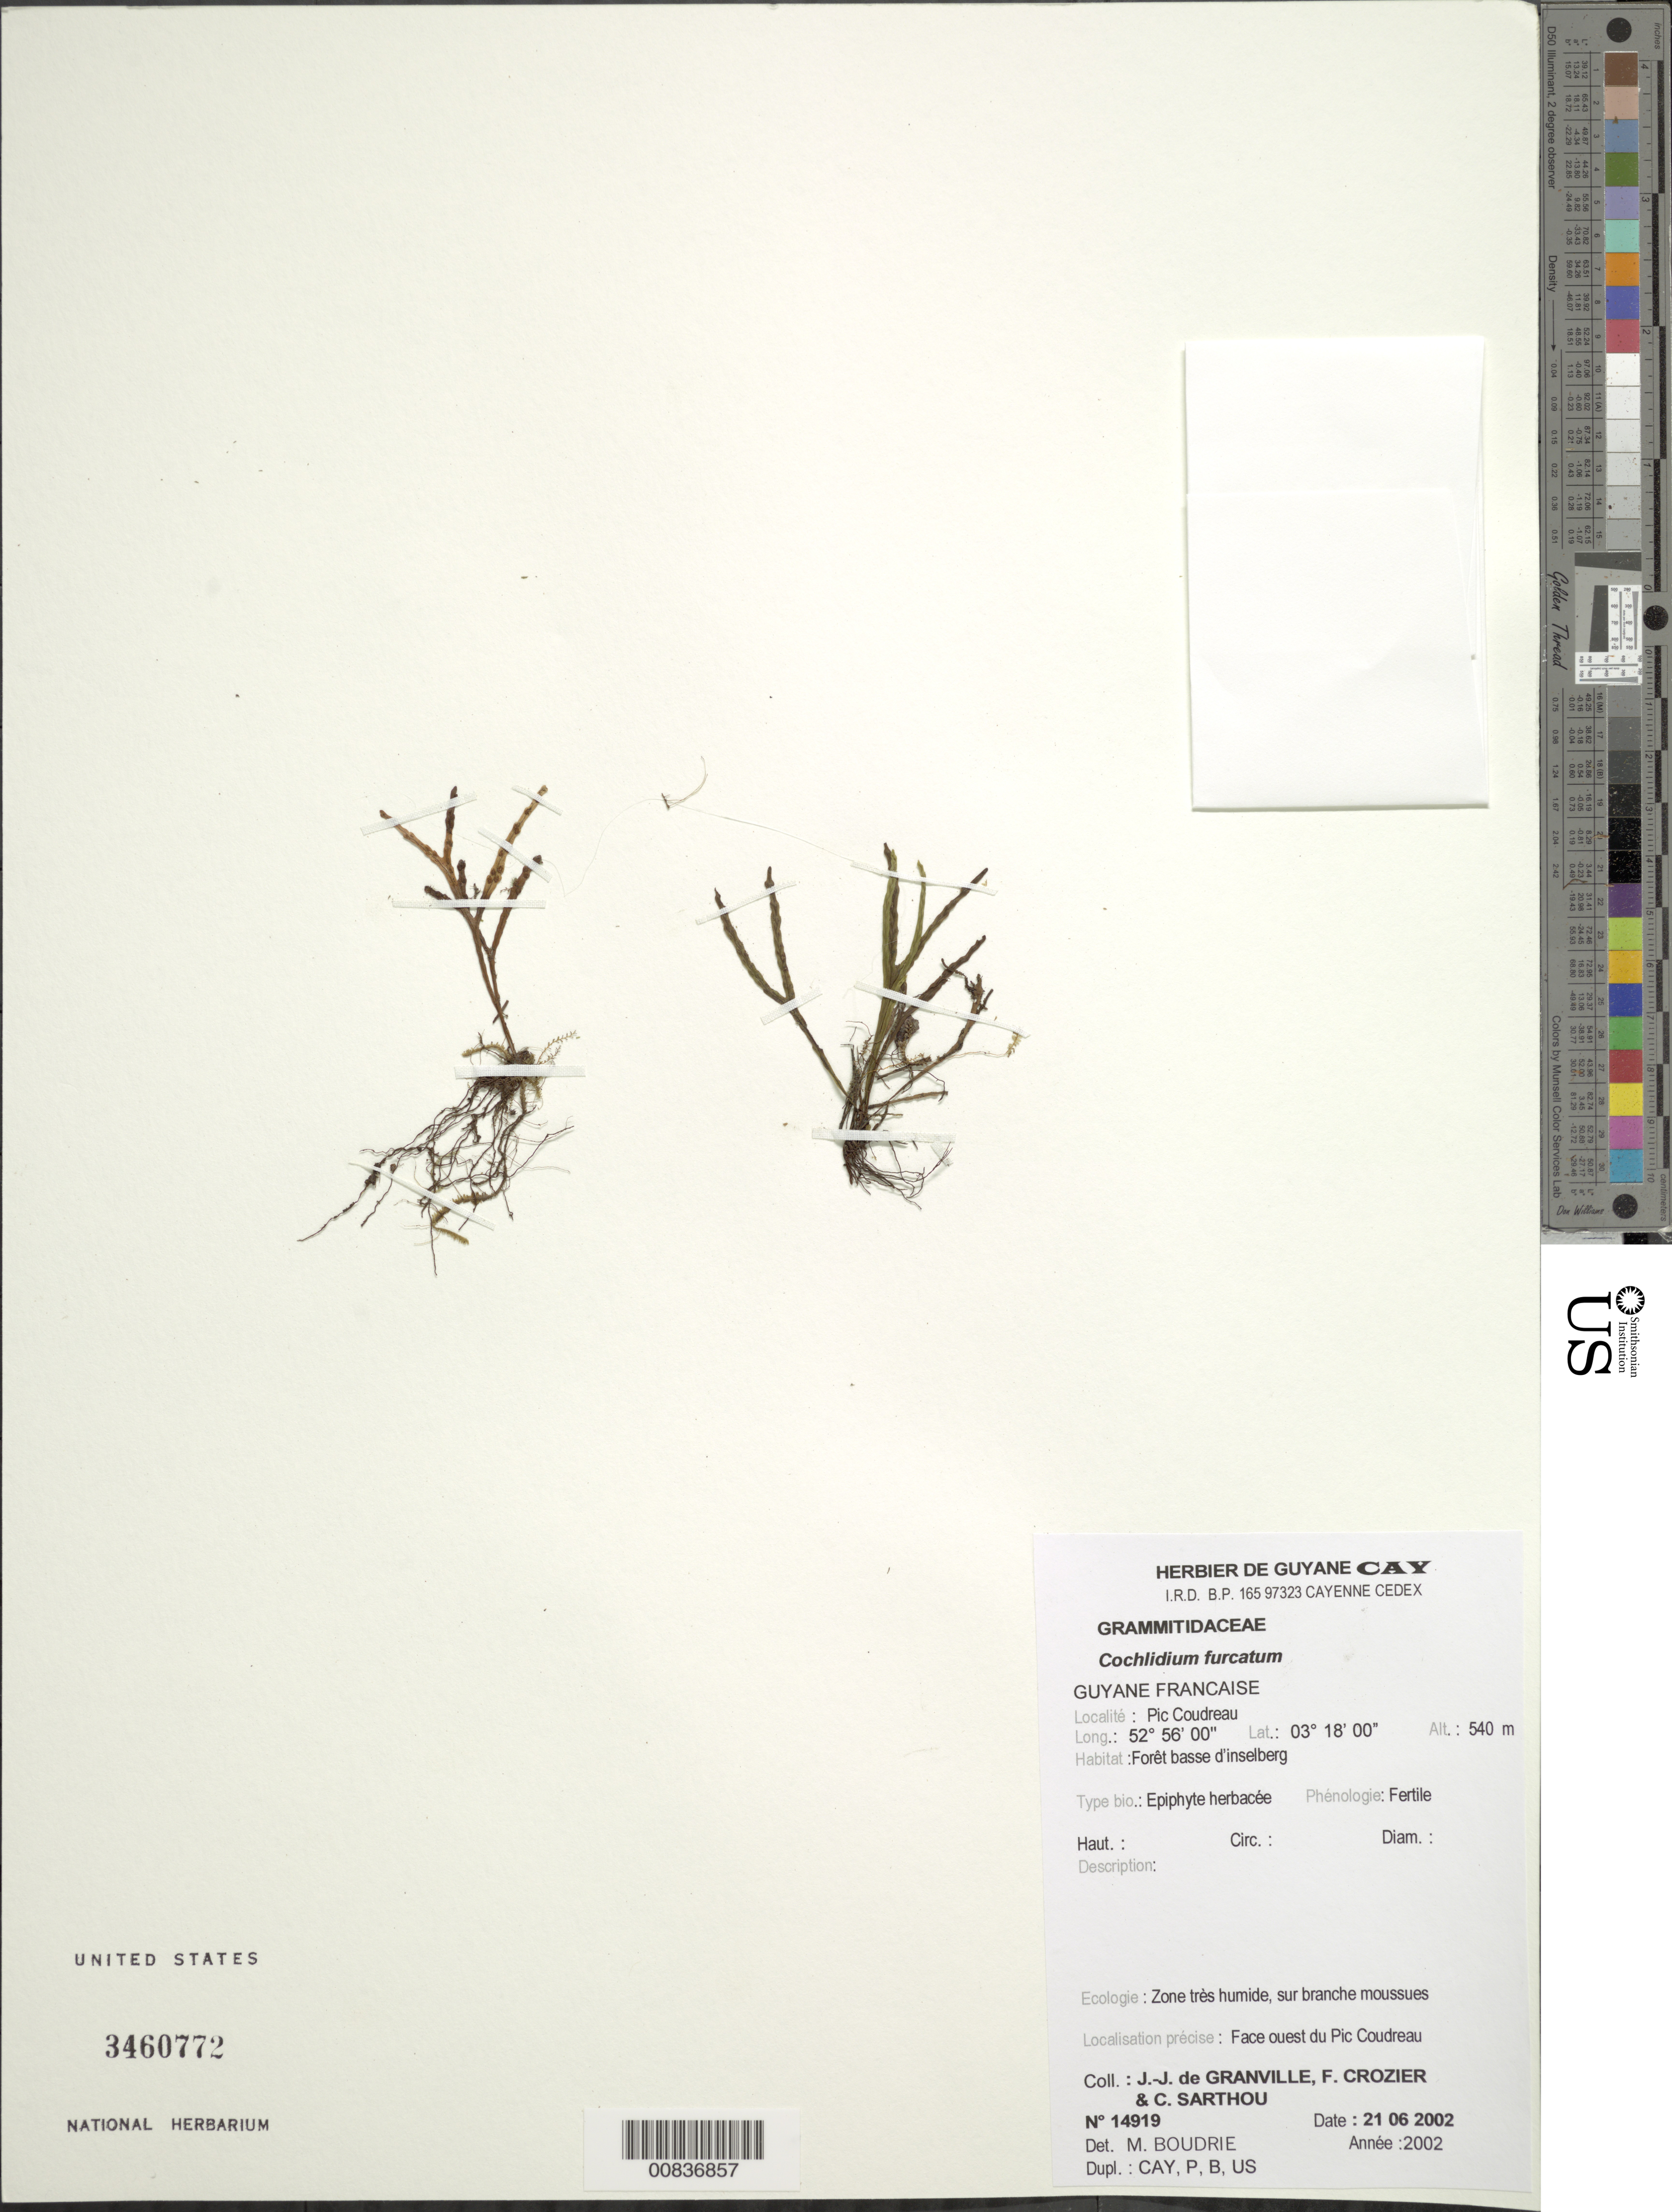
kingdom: Plantae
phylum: Tracheophyta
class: Polypodiopsida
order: Polypodiales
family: Polypodiaceae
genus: Cochlidium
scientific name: Cochlidium furcatum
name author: (Hook. & Grev.) C. Chr.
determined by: Boudrie, M.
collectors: J.-J. de Granville, F. Crozier & C. Sarthou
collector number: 14919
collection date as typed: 21-Jun-02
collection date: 2002-06-21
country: French Guiana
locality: Monts Bakra, Pic Coudreau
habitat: Forêt basse sur inselberg. Zone très humide, sur branches moussues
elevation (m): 540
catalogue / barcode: US 3460772